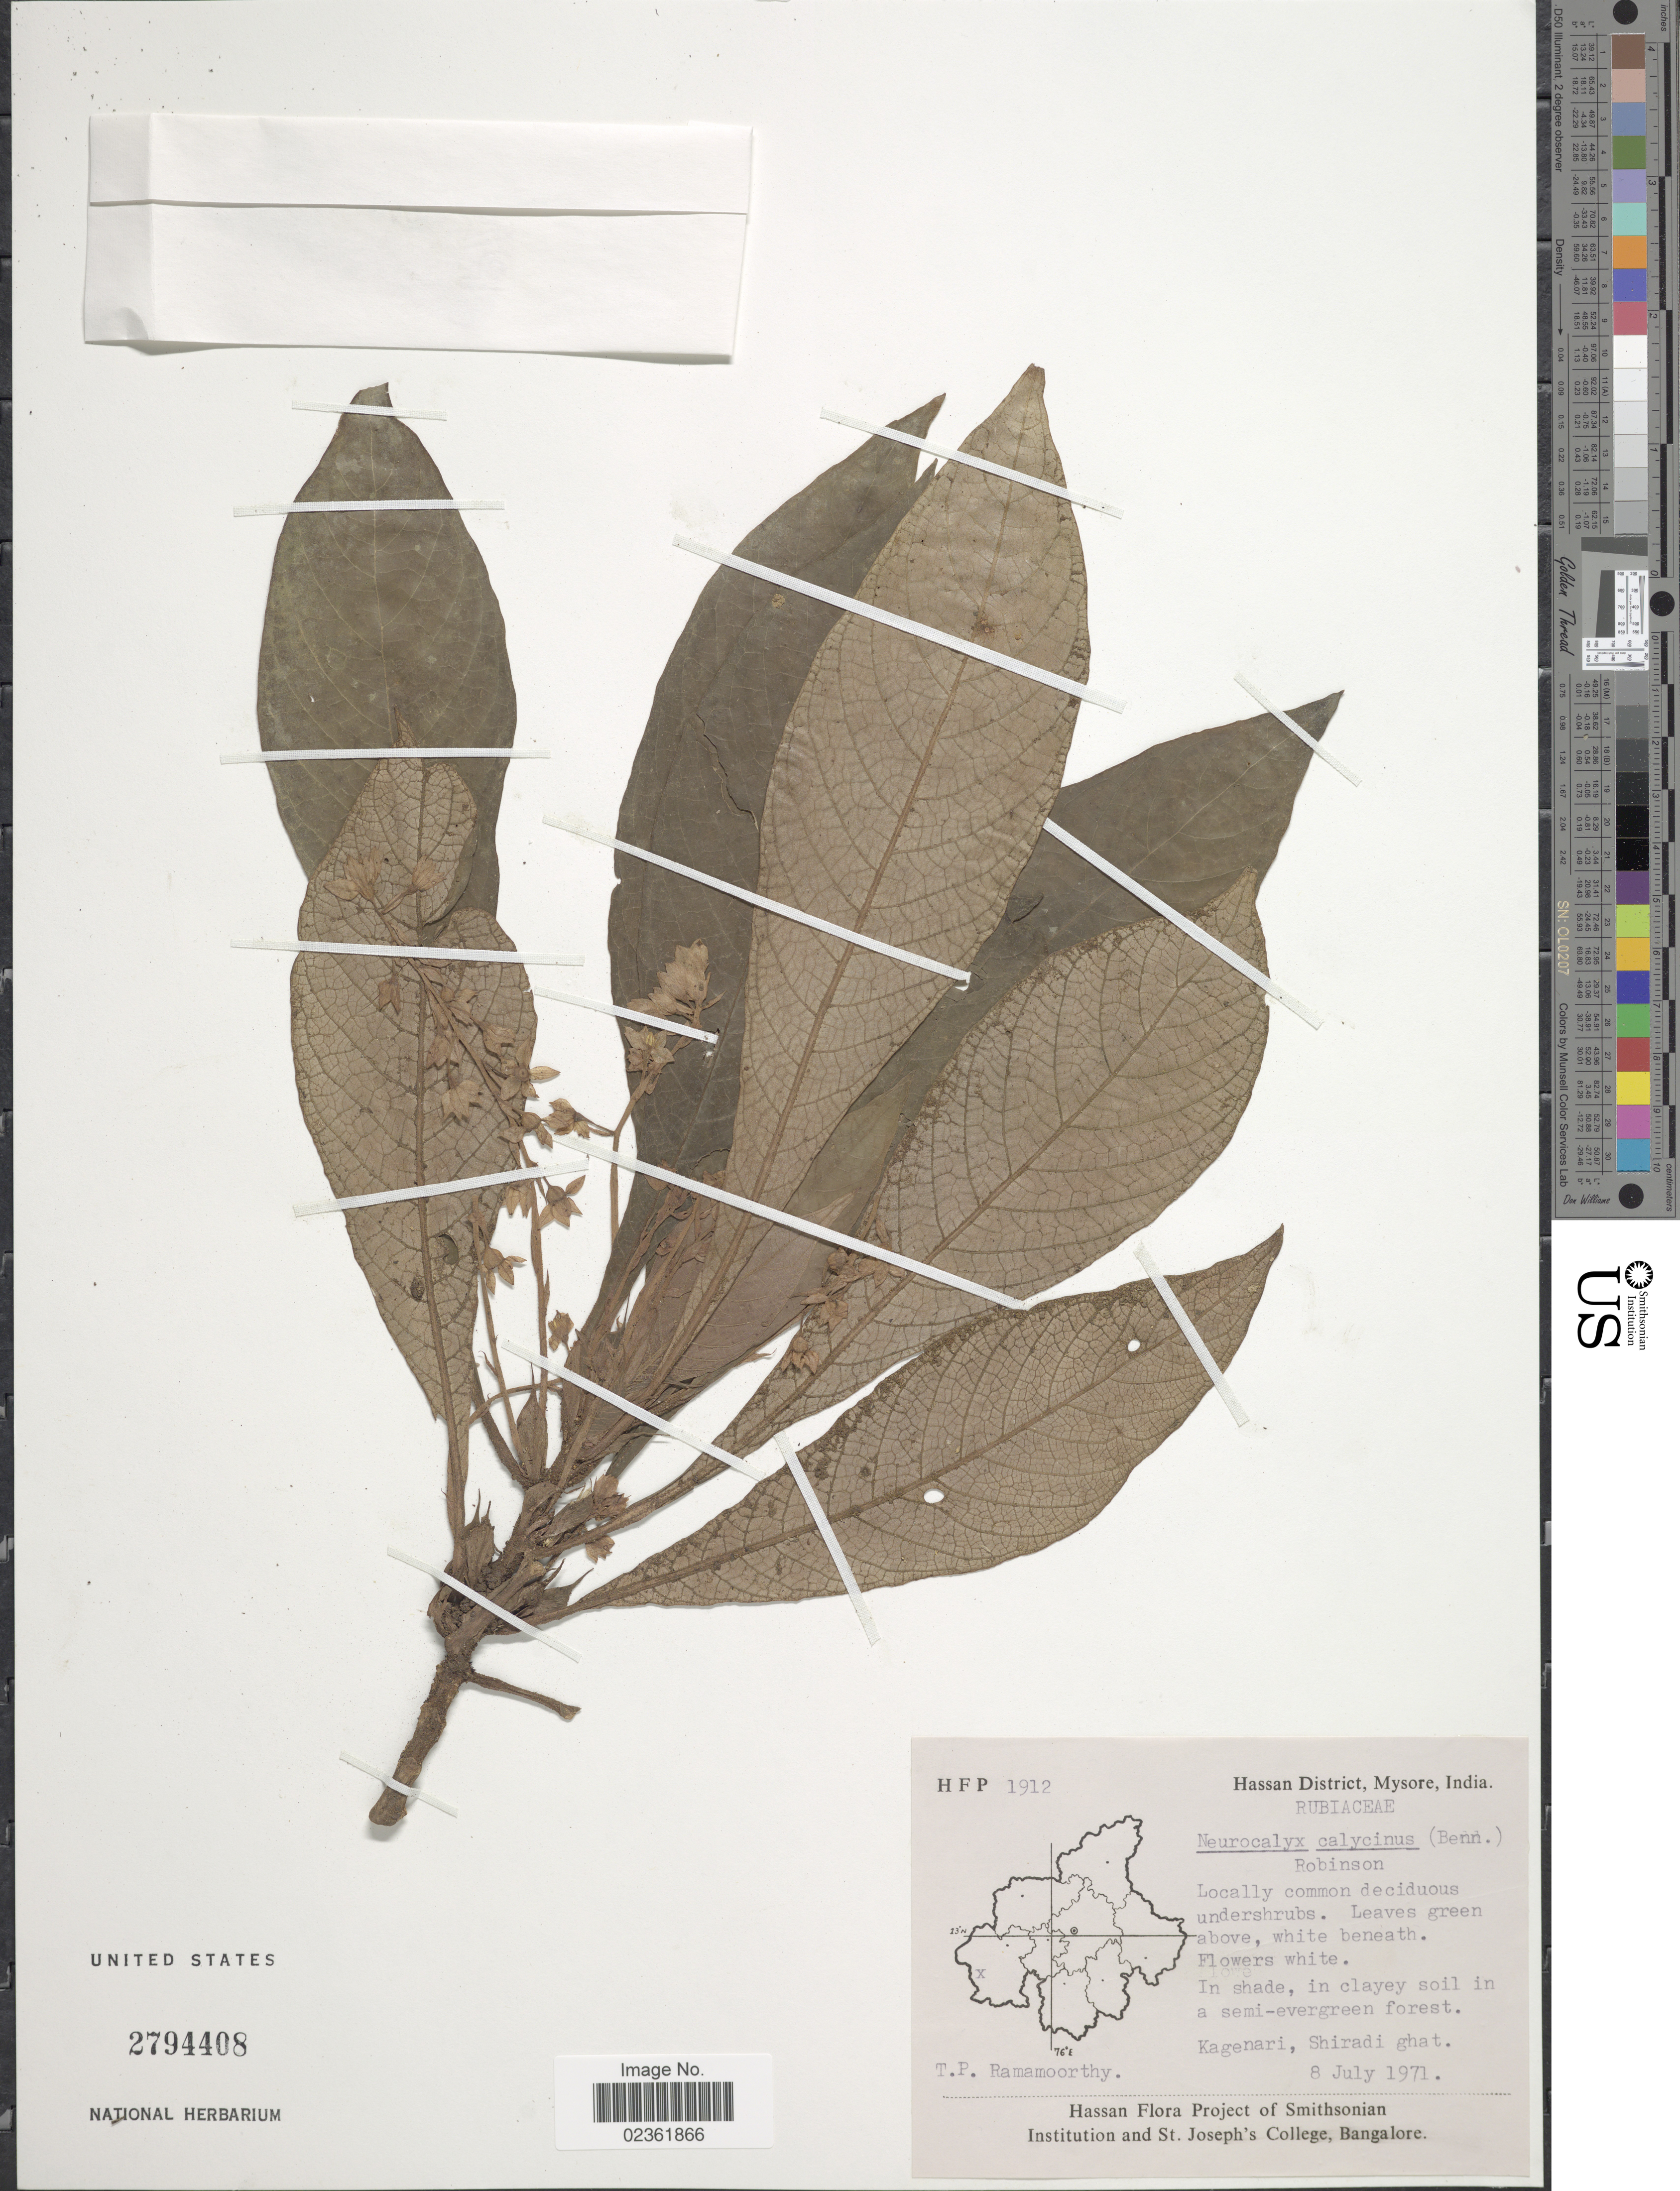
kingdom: Plantae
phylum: Tracheophyta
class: Magnoliopsida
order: Gentianales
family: Rubiaceae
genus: Neurocalyx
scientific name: Neurocalyx calycinus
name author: (R. Br. ex Benn.) Rob.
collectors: T. P. Ramamoorthy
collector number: HFP 1912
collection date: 1971-07-08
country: India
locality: Hassan District, Mysore, Kagenari, Shiradi ghat.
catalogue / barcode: US 2794408